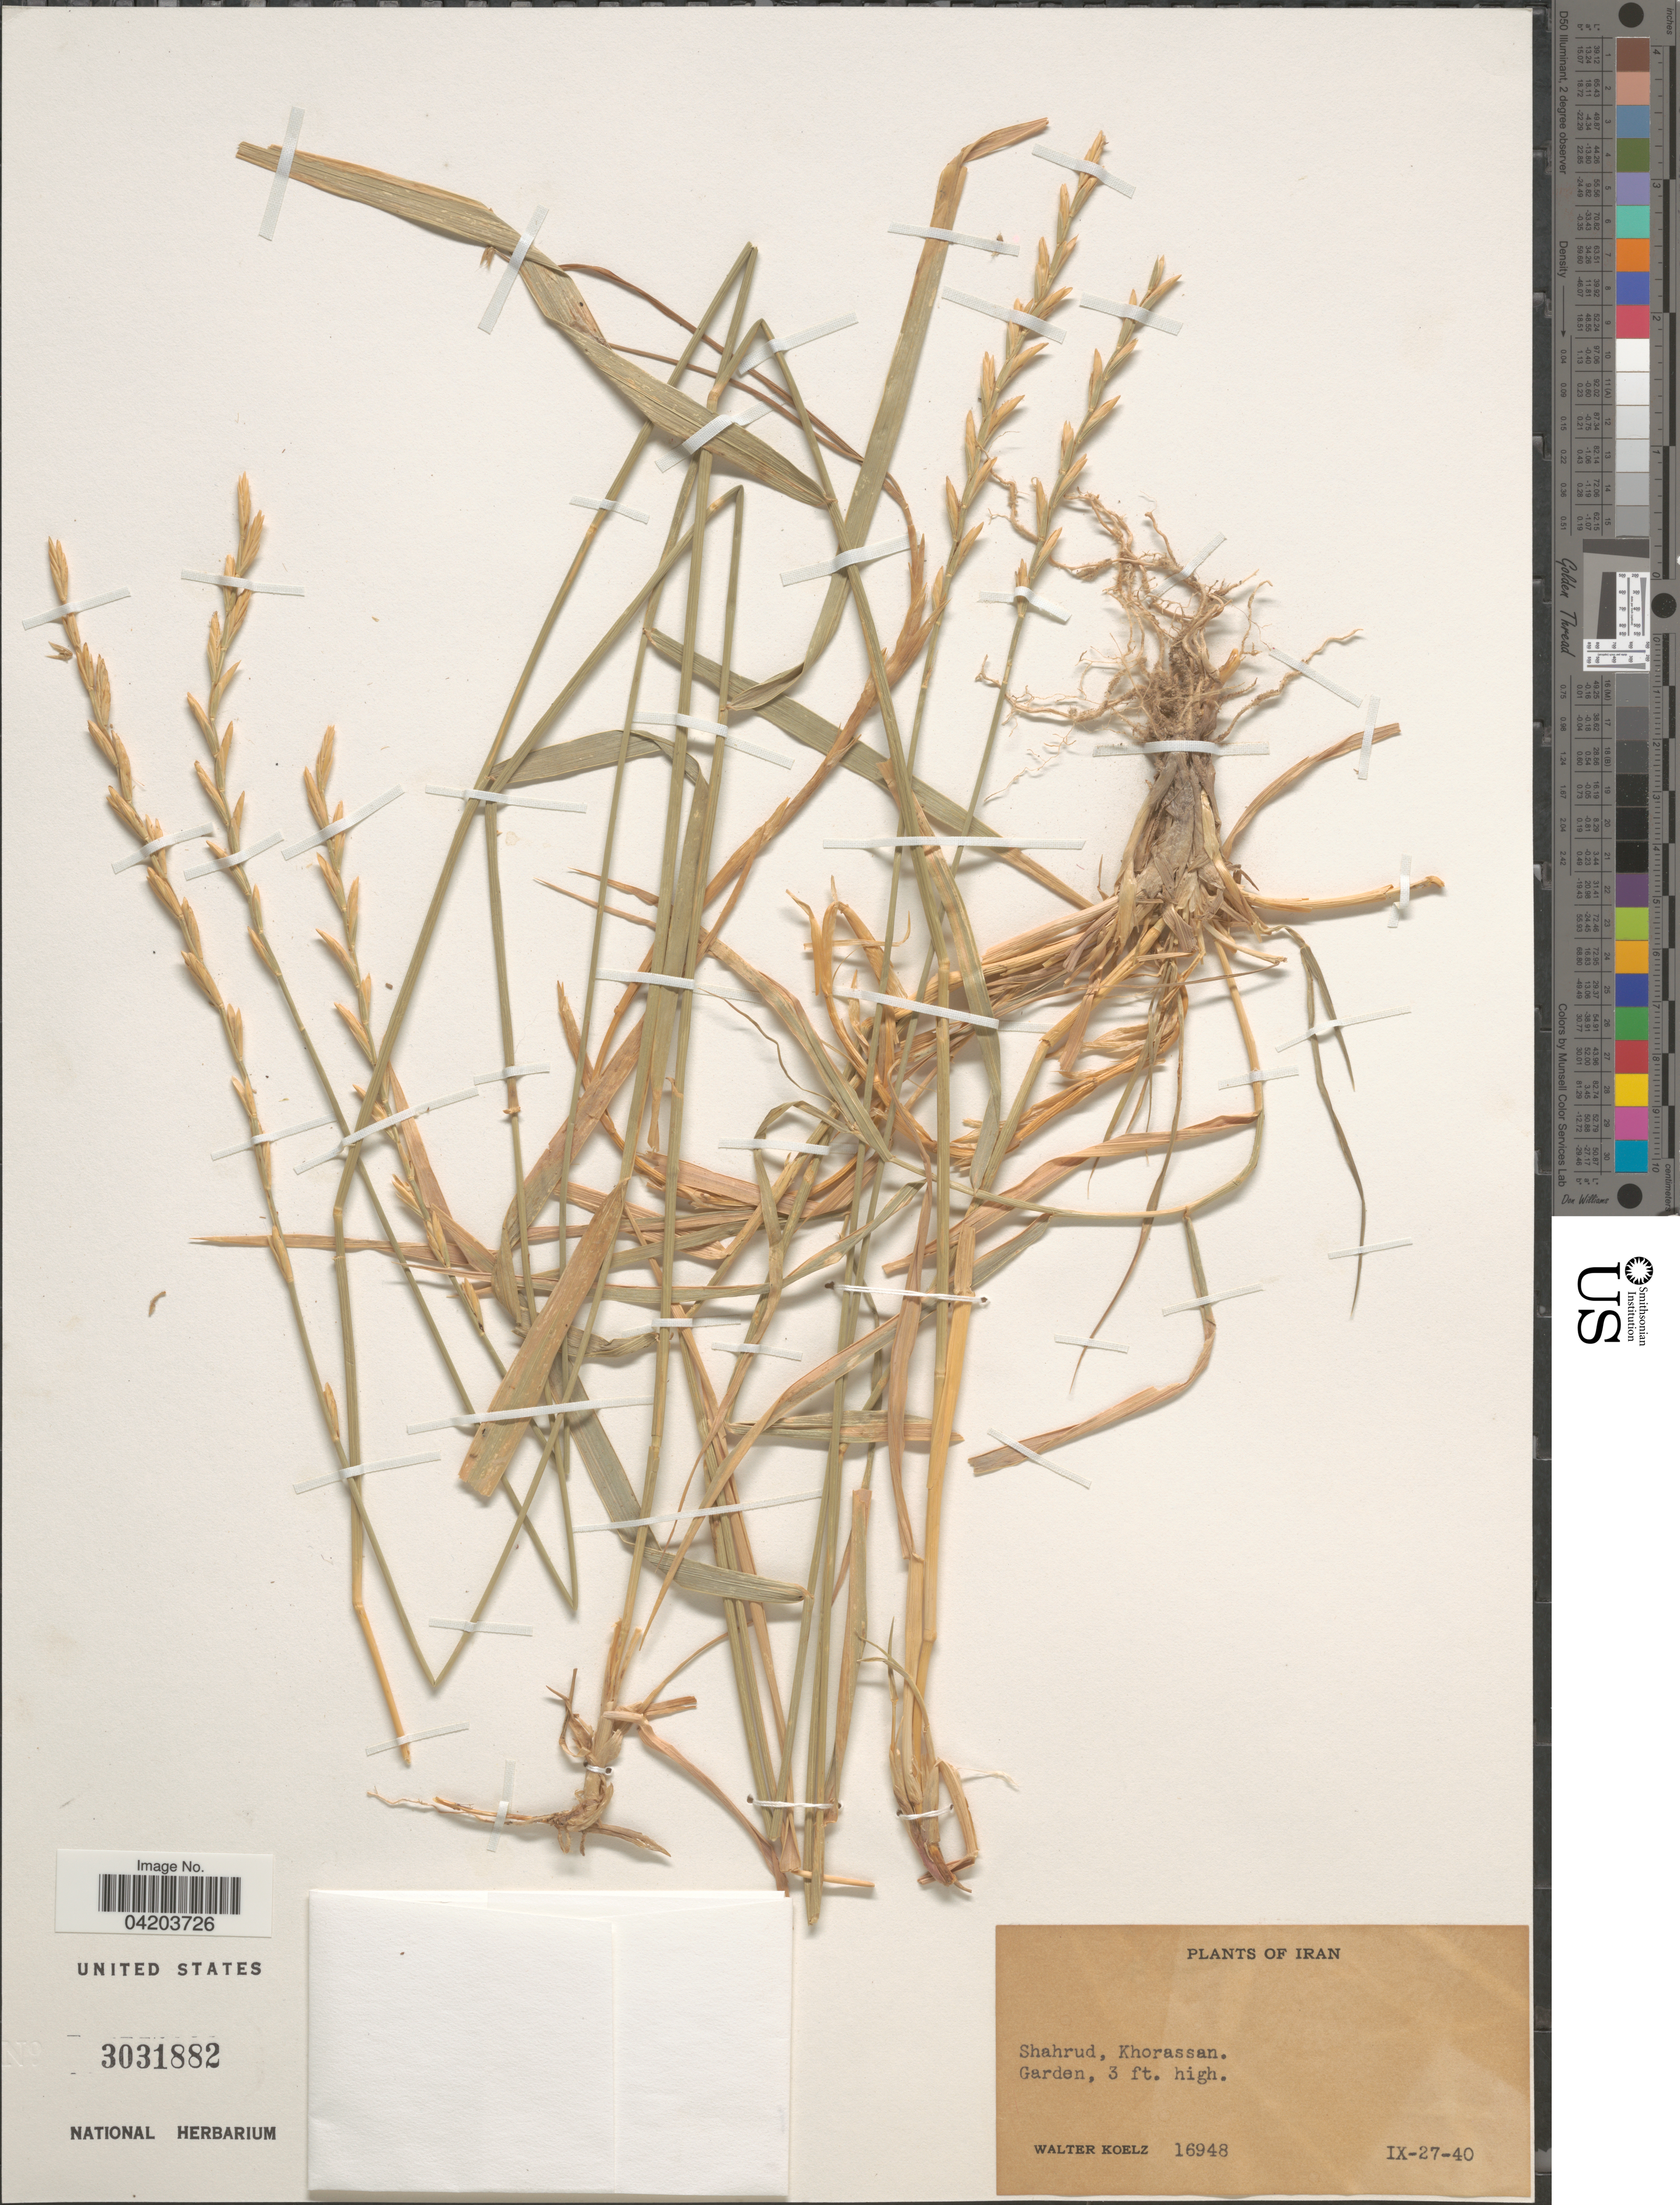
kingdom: Plantae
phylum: Tracheophyta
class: Liliopsida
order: Poales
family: Poaceae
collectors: W. N. Koelz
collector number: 16948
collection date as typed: Transcribed d/m/y: 27/9/40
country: Iran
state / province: Khorasan [obsolete]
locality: Shahrud, Khorassan.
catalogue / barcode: US 3031882